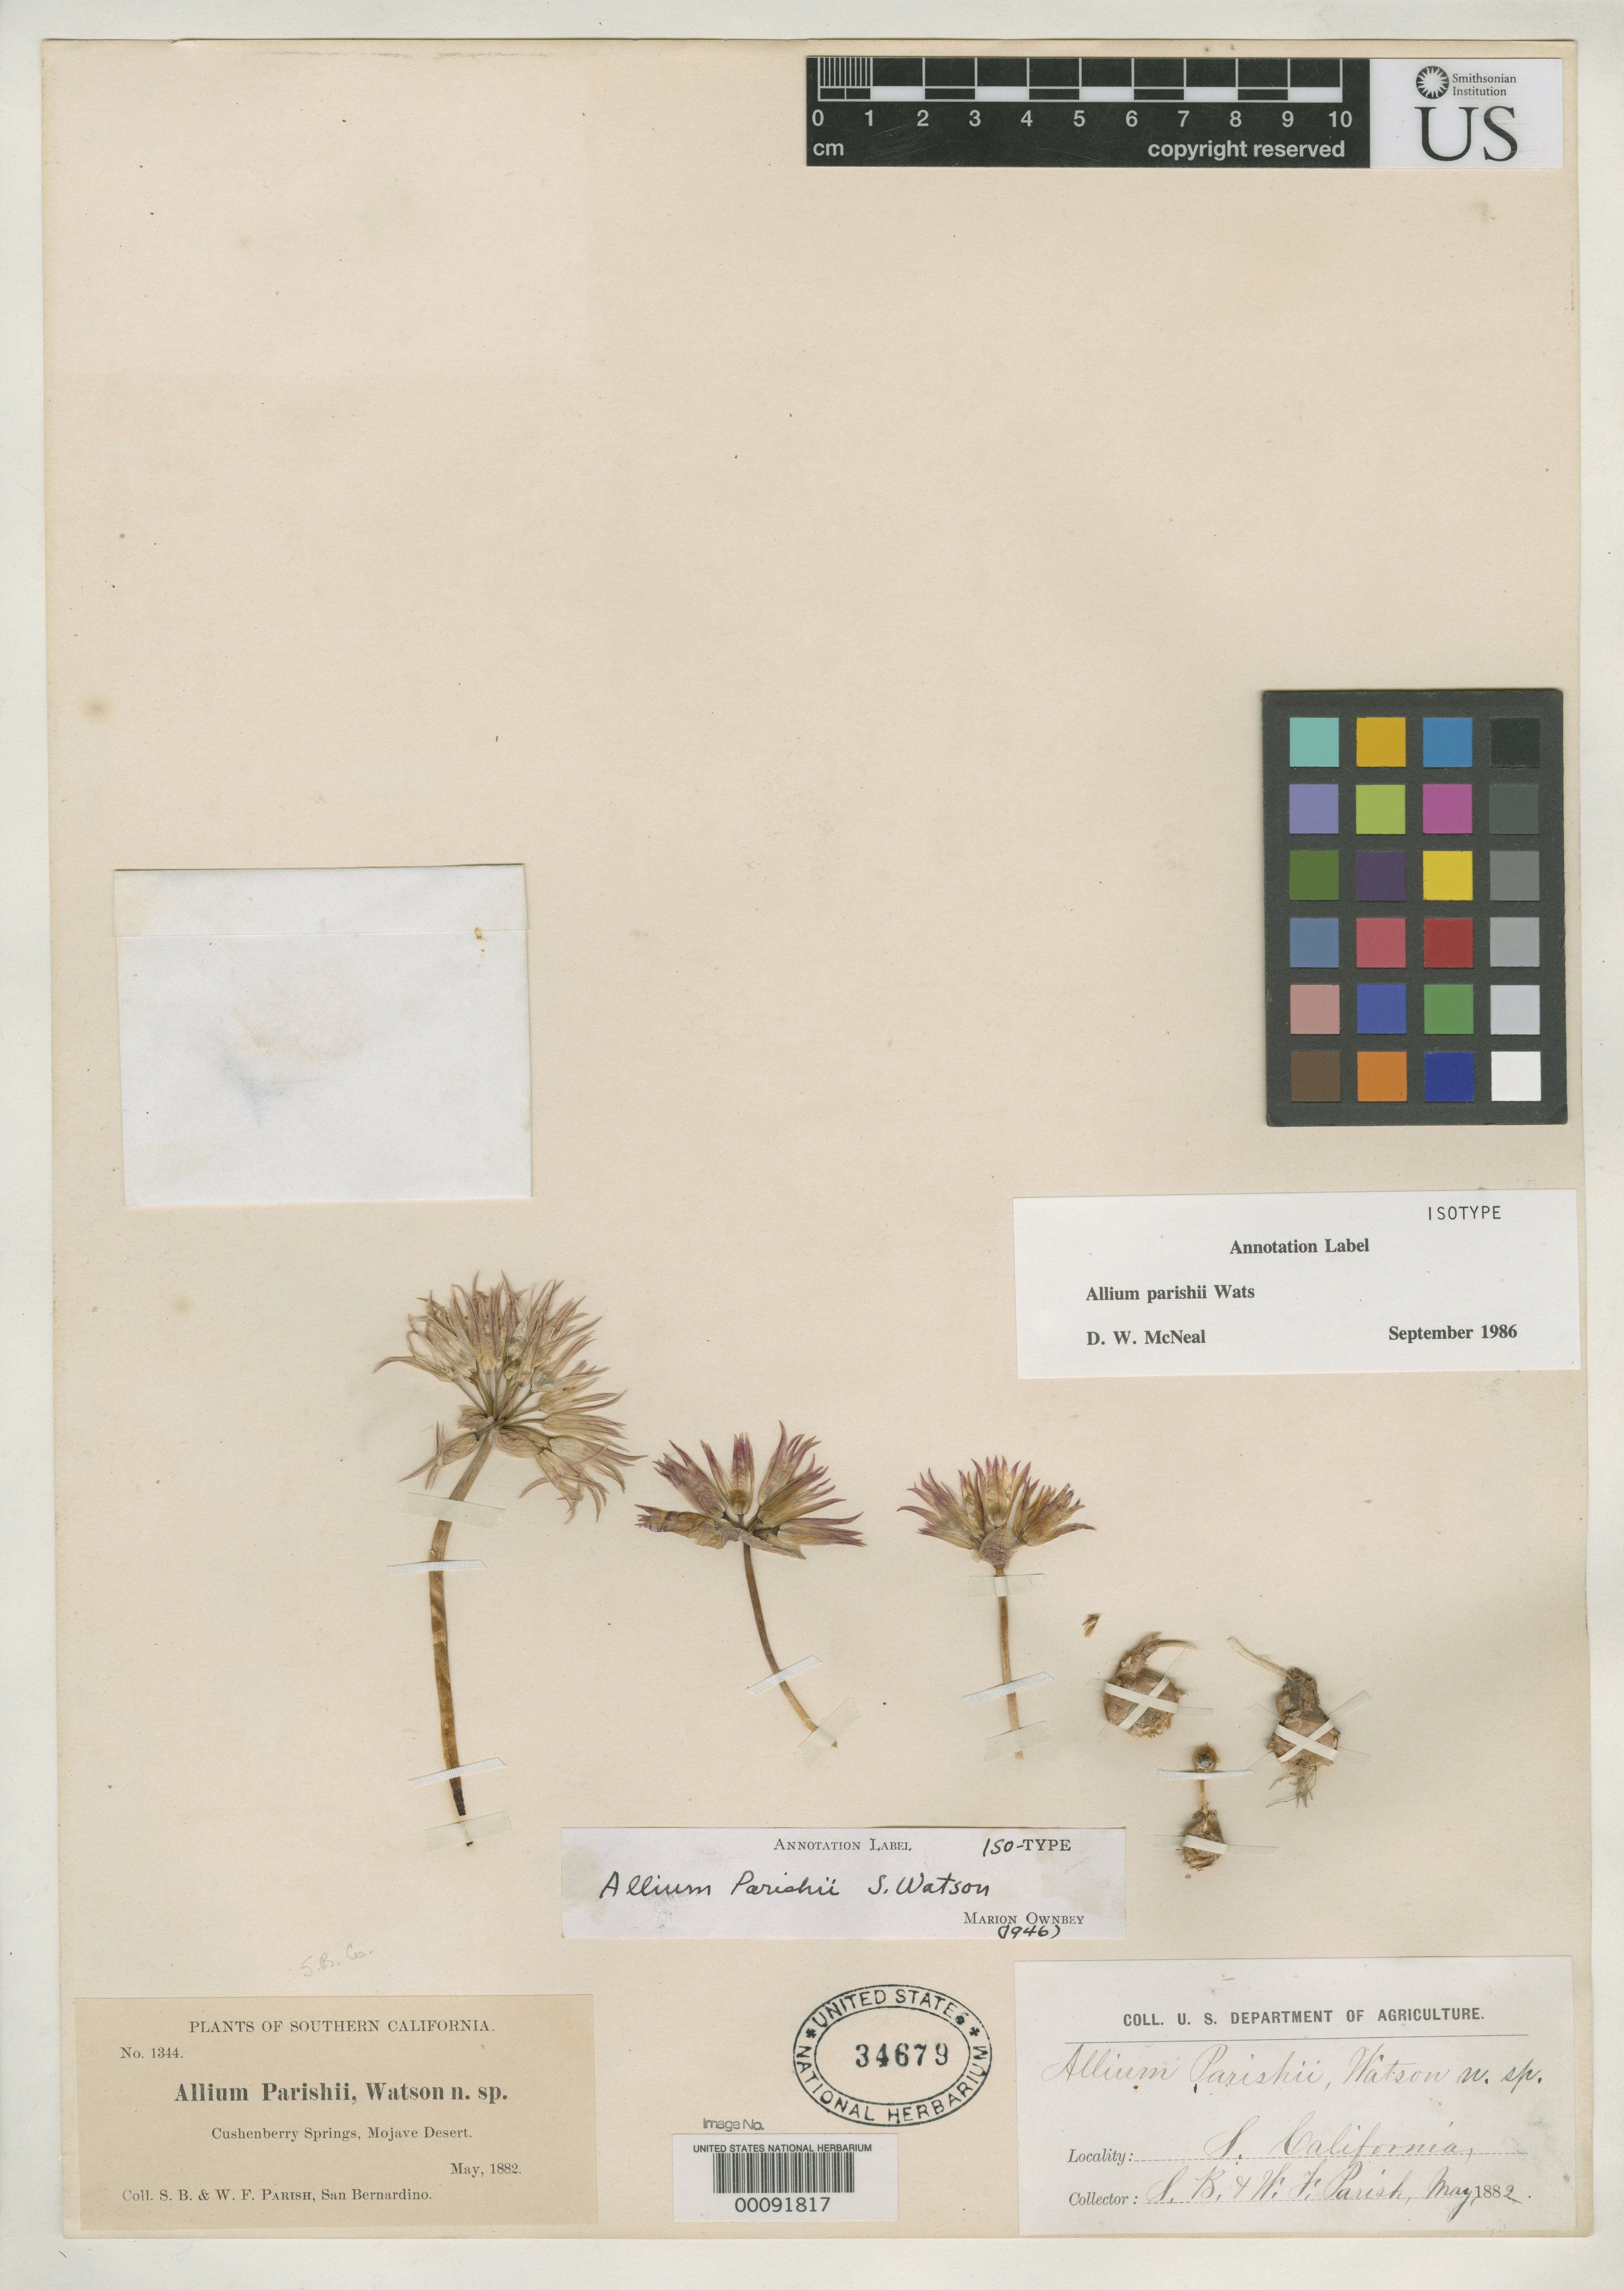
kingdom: Plantae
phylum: Tracheophyta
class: Liliopsida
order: Asparagales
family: Amaryllidaceae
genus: Allium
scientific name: Allium parishii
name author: S. Watson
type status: Isotype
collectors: S. B. Parish & W. F. Parish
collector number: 1344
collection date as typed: May 1882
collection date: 1882-05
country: United States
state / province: California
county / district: Kern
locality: Mohave Desert, Cushenberry Springs.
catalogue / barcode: US 34679